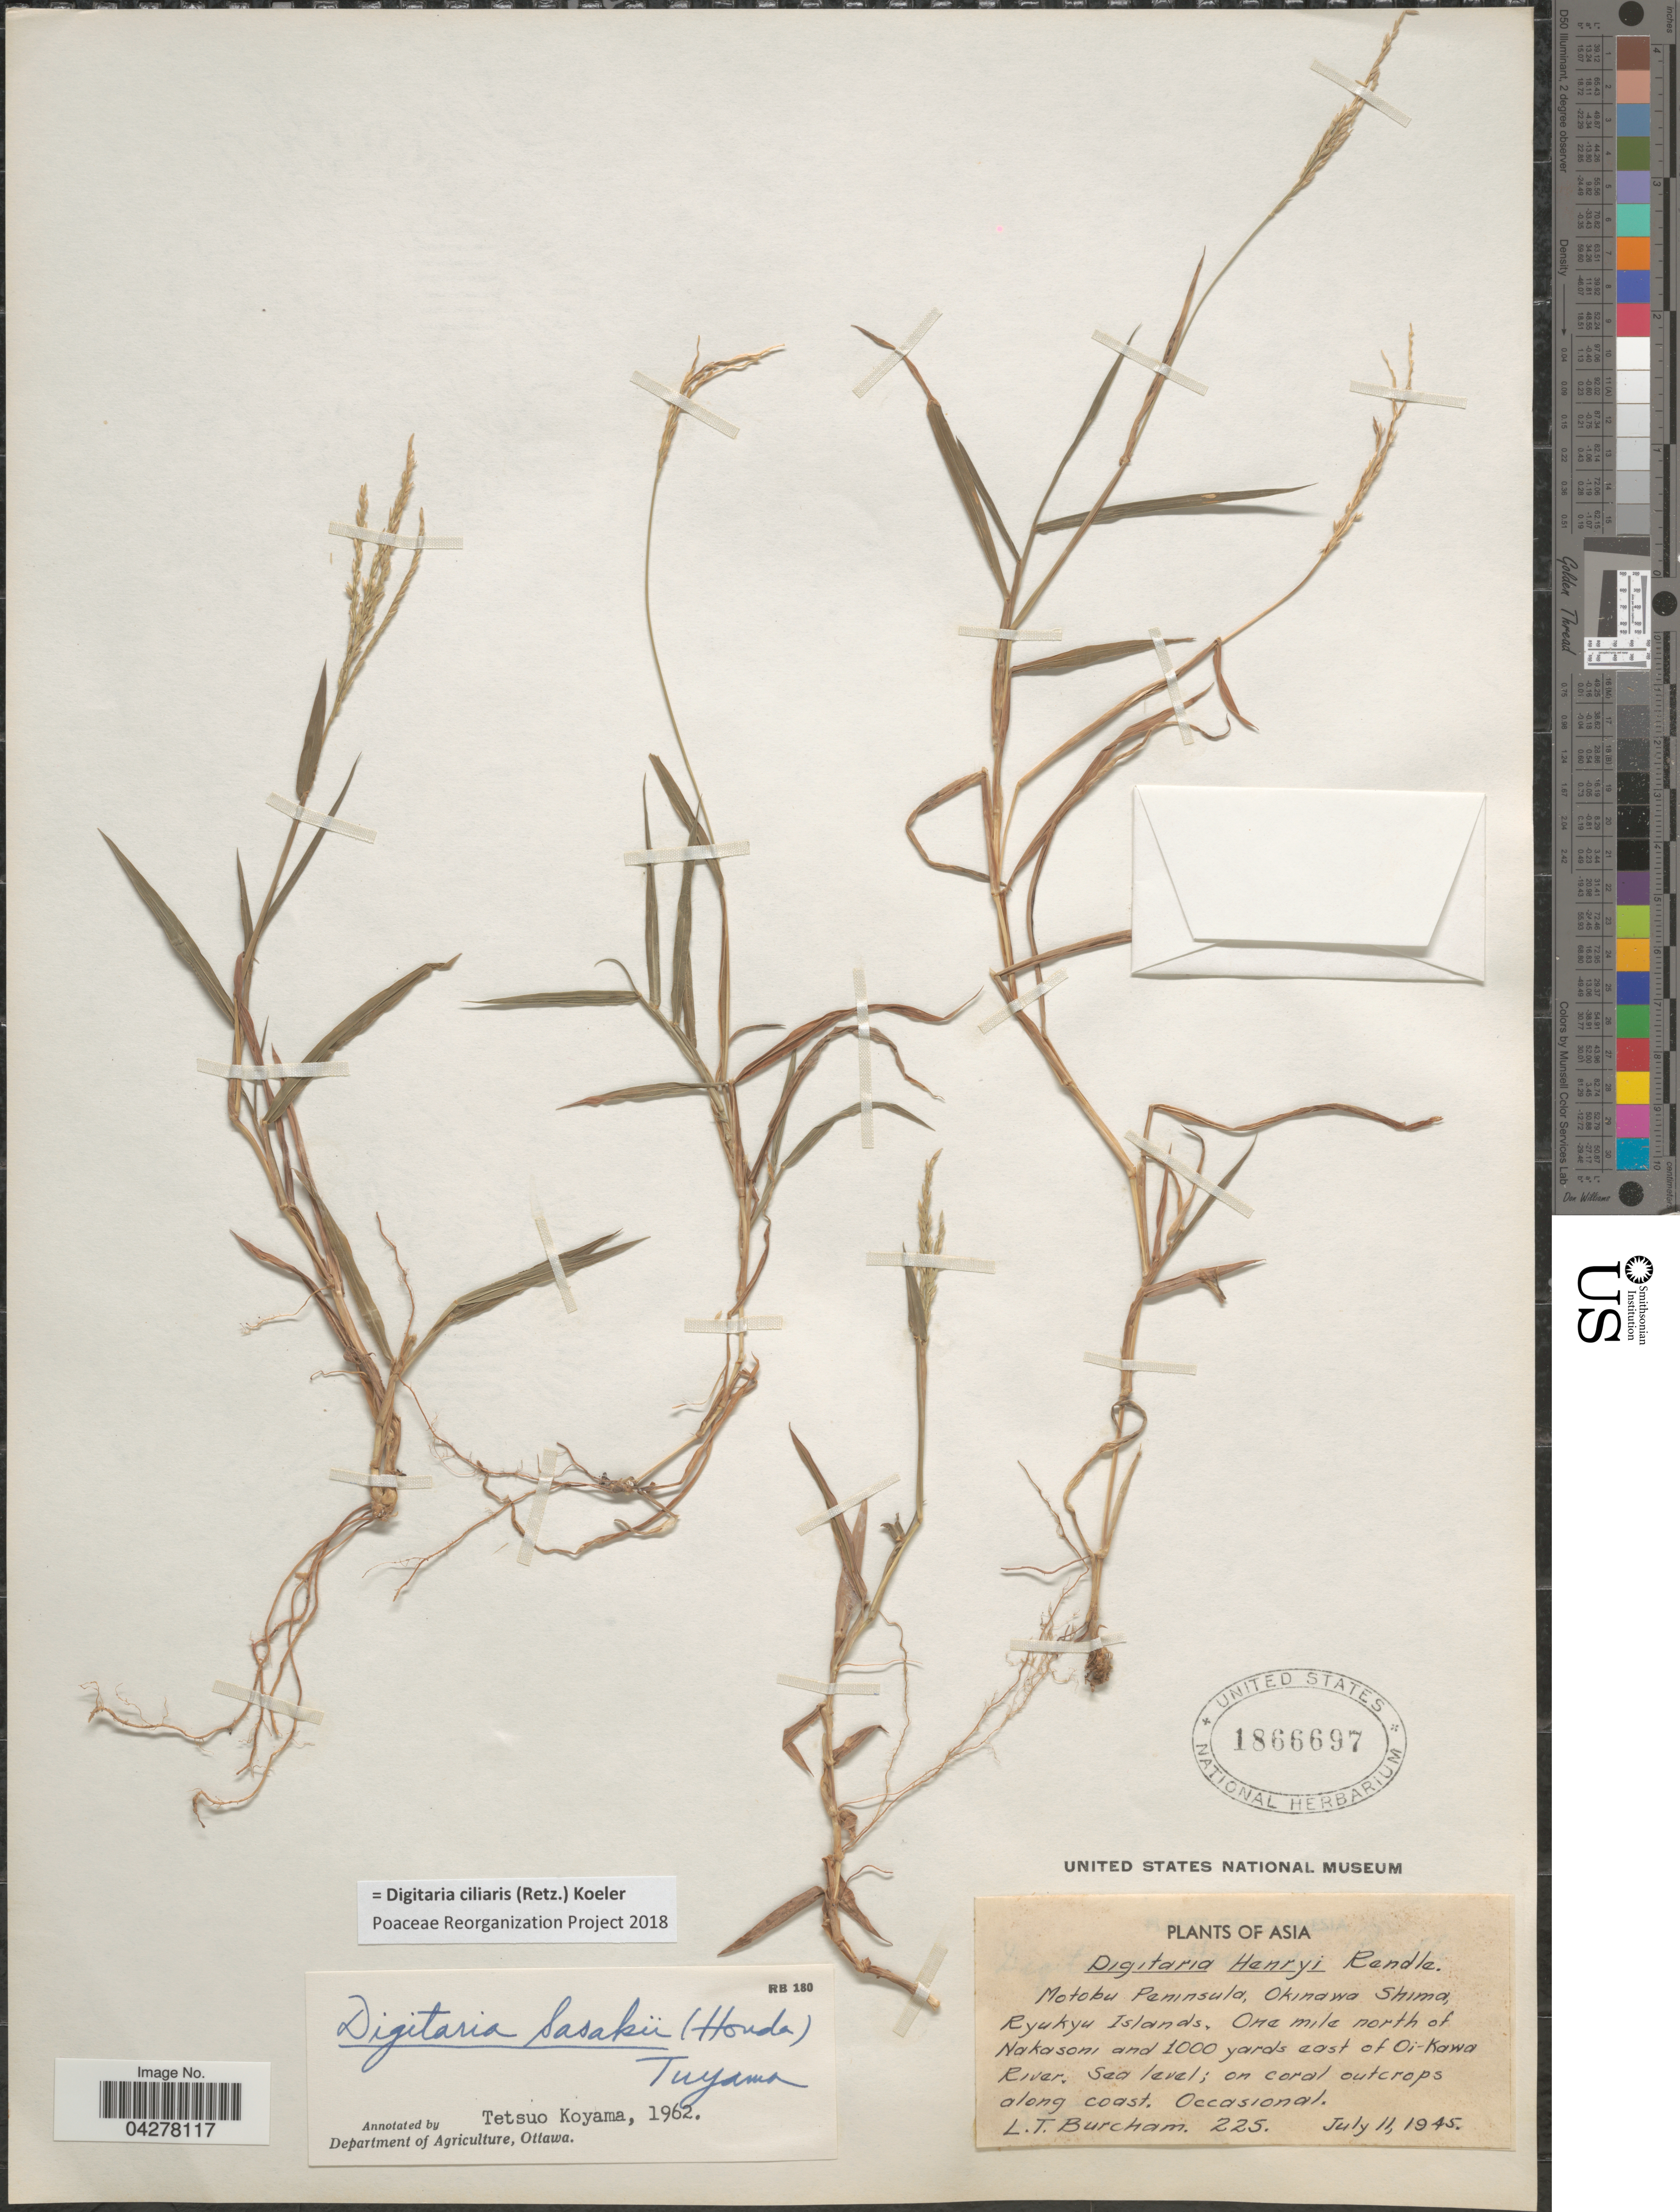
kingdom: Plantae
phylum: Tracheophyta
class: Liliopsida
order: Poales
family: Poaceae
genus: Digitaria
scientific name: Digitaria ciliaris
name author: (Retz.) Koeler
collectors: L. Burcham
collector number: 225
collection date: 1945-07-11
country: Japan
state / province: Okinawa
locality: Motobu Peninsula, Okinawa Shima, Ryukyu Islands. One mile north of Nakasoni and 1000 yards east of Oi-Kawa River. On coral outcrops along coast.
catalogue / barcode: US 1866697